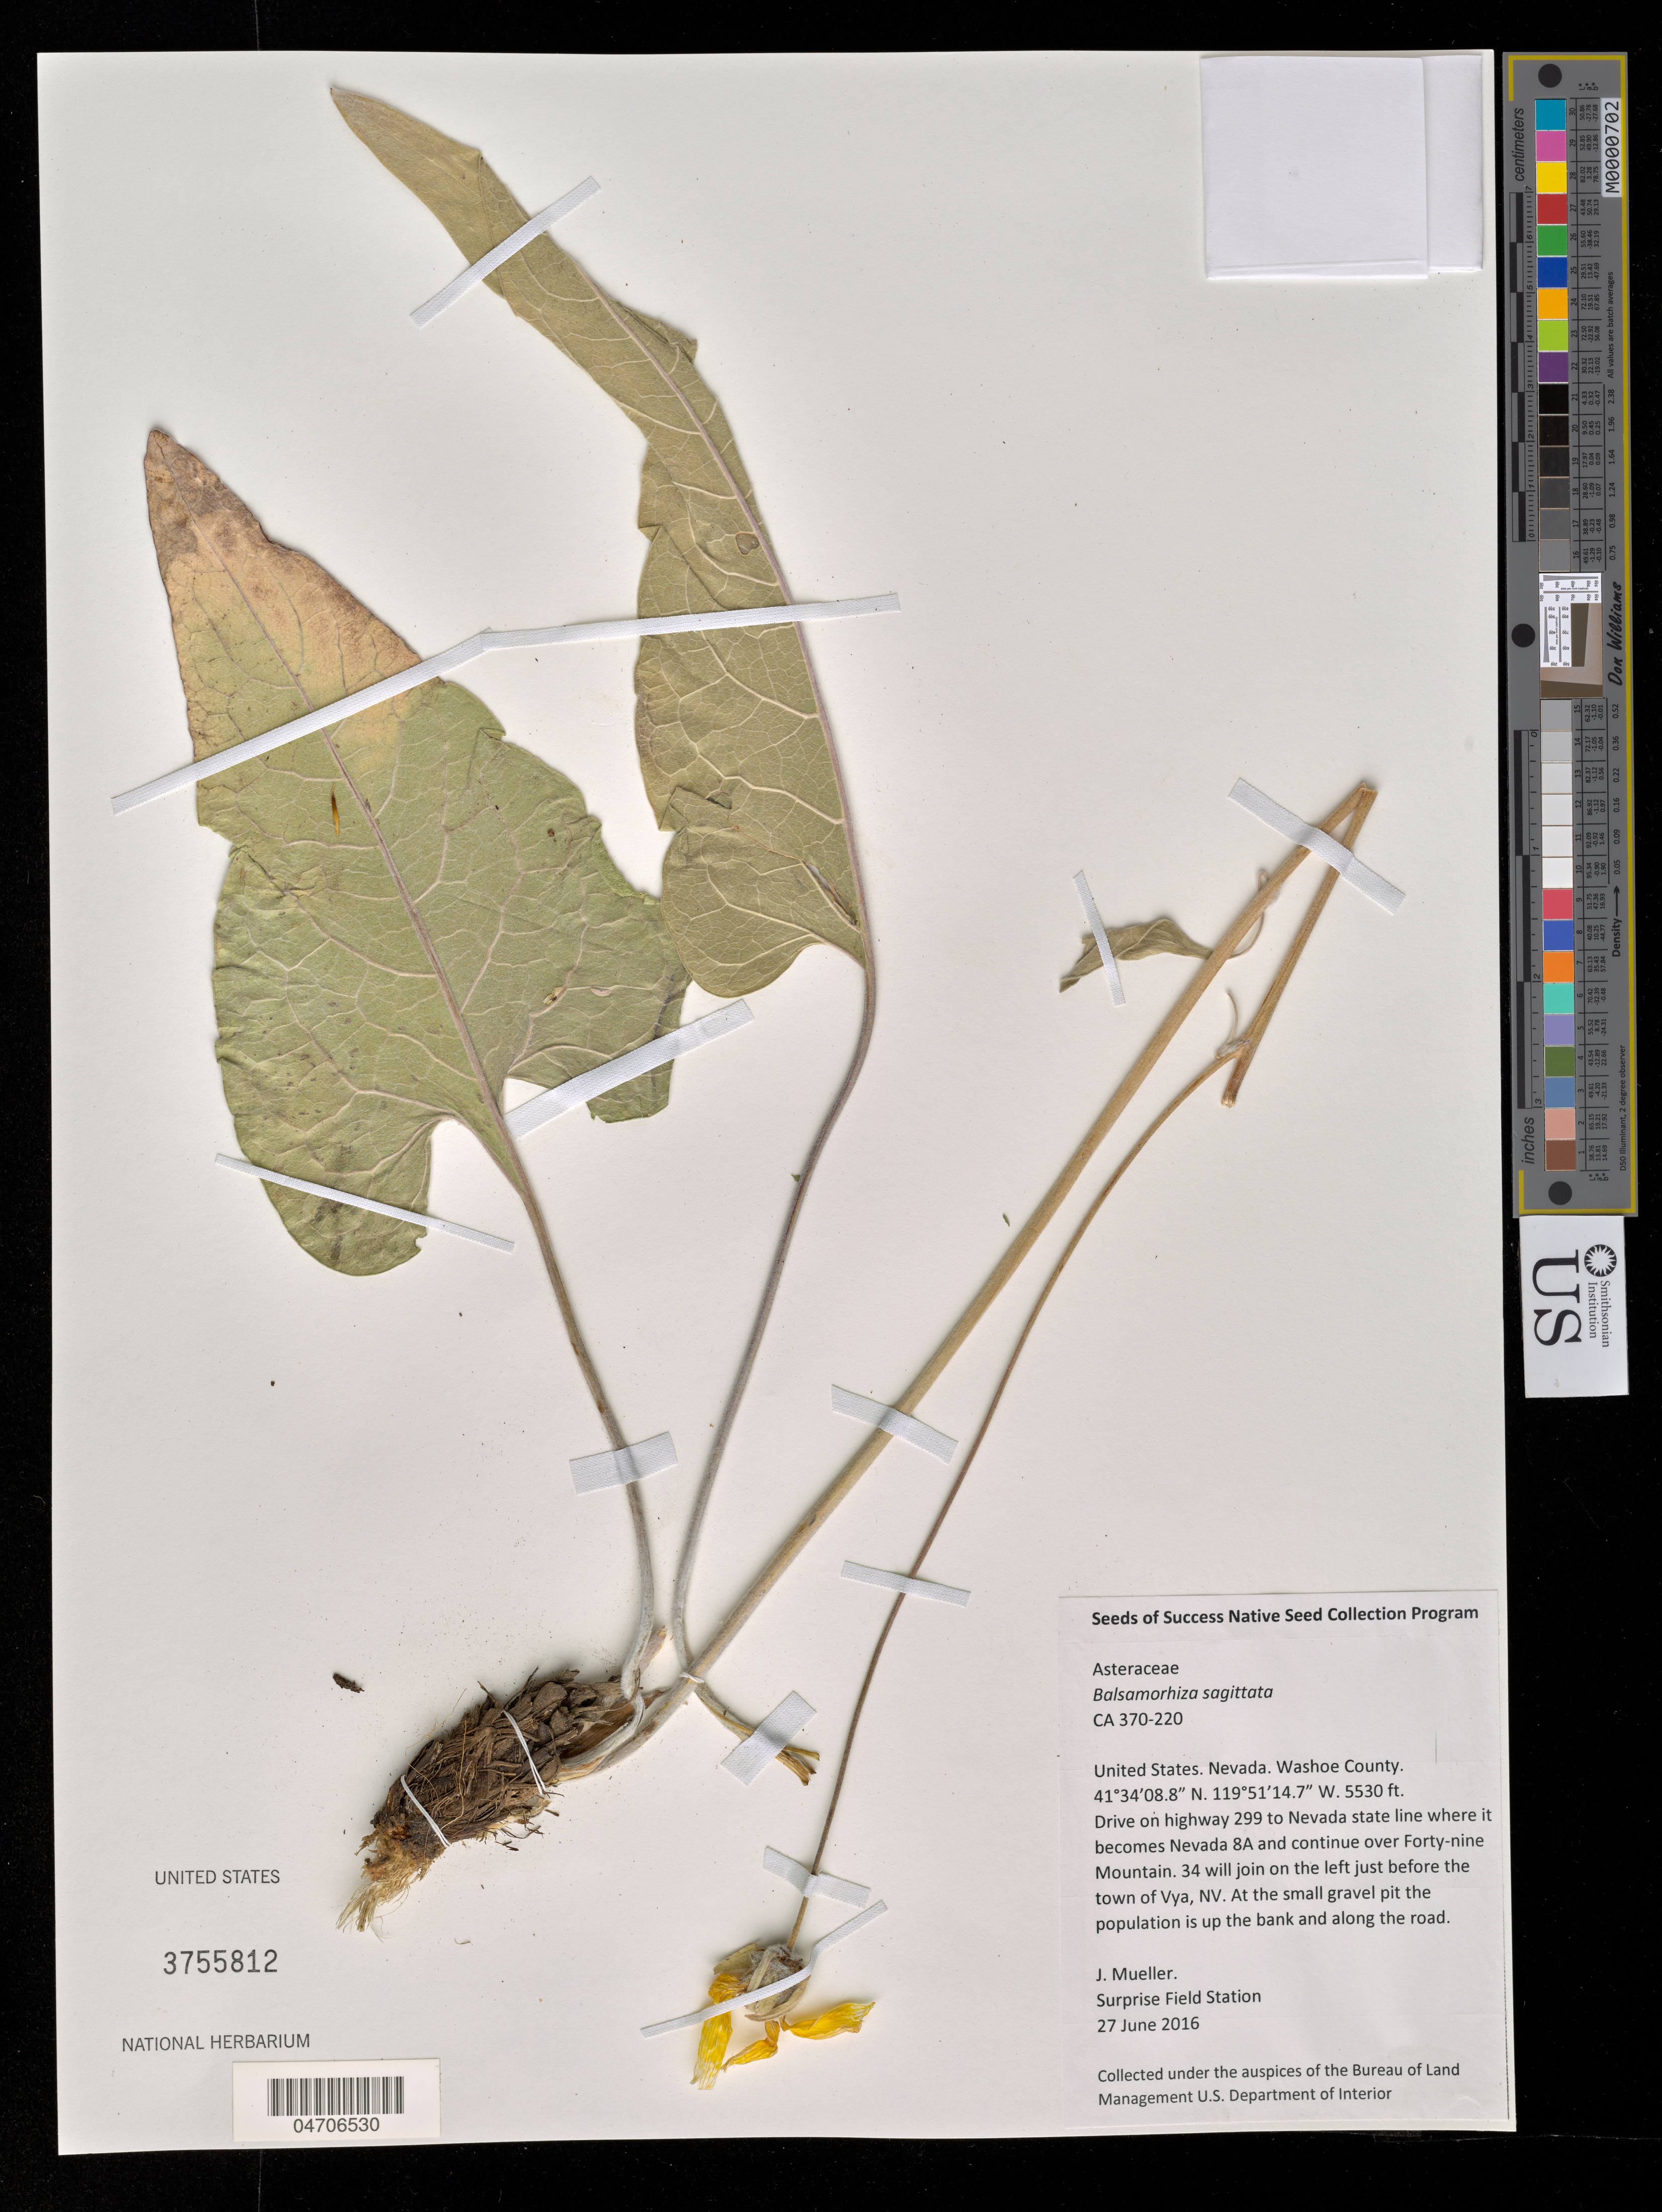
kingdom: Plantae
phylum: Tracheophyta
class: Magnoliopsida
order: Asterales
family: Asteraceae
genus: Balsamorhiza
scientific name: Balsamorhiza sagittata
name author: (Pursh) Nutt.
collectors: J. Mueller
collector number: CA370-220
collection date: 2016-06-27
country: United States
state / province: Nevada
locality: Washoe County. Drive on highway 299 to Nevada state line where it becomes Nevada 8A and continue over Forty-nine Mountain. 34 will join on the left just before the town of Vya, NV.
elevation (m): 1686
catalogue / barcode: US 3755812